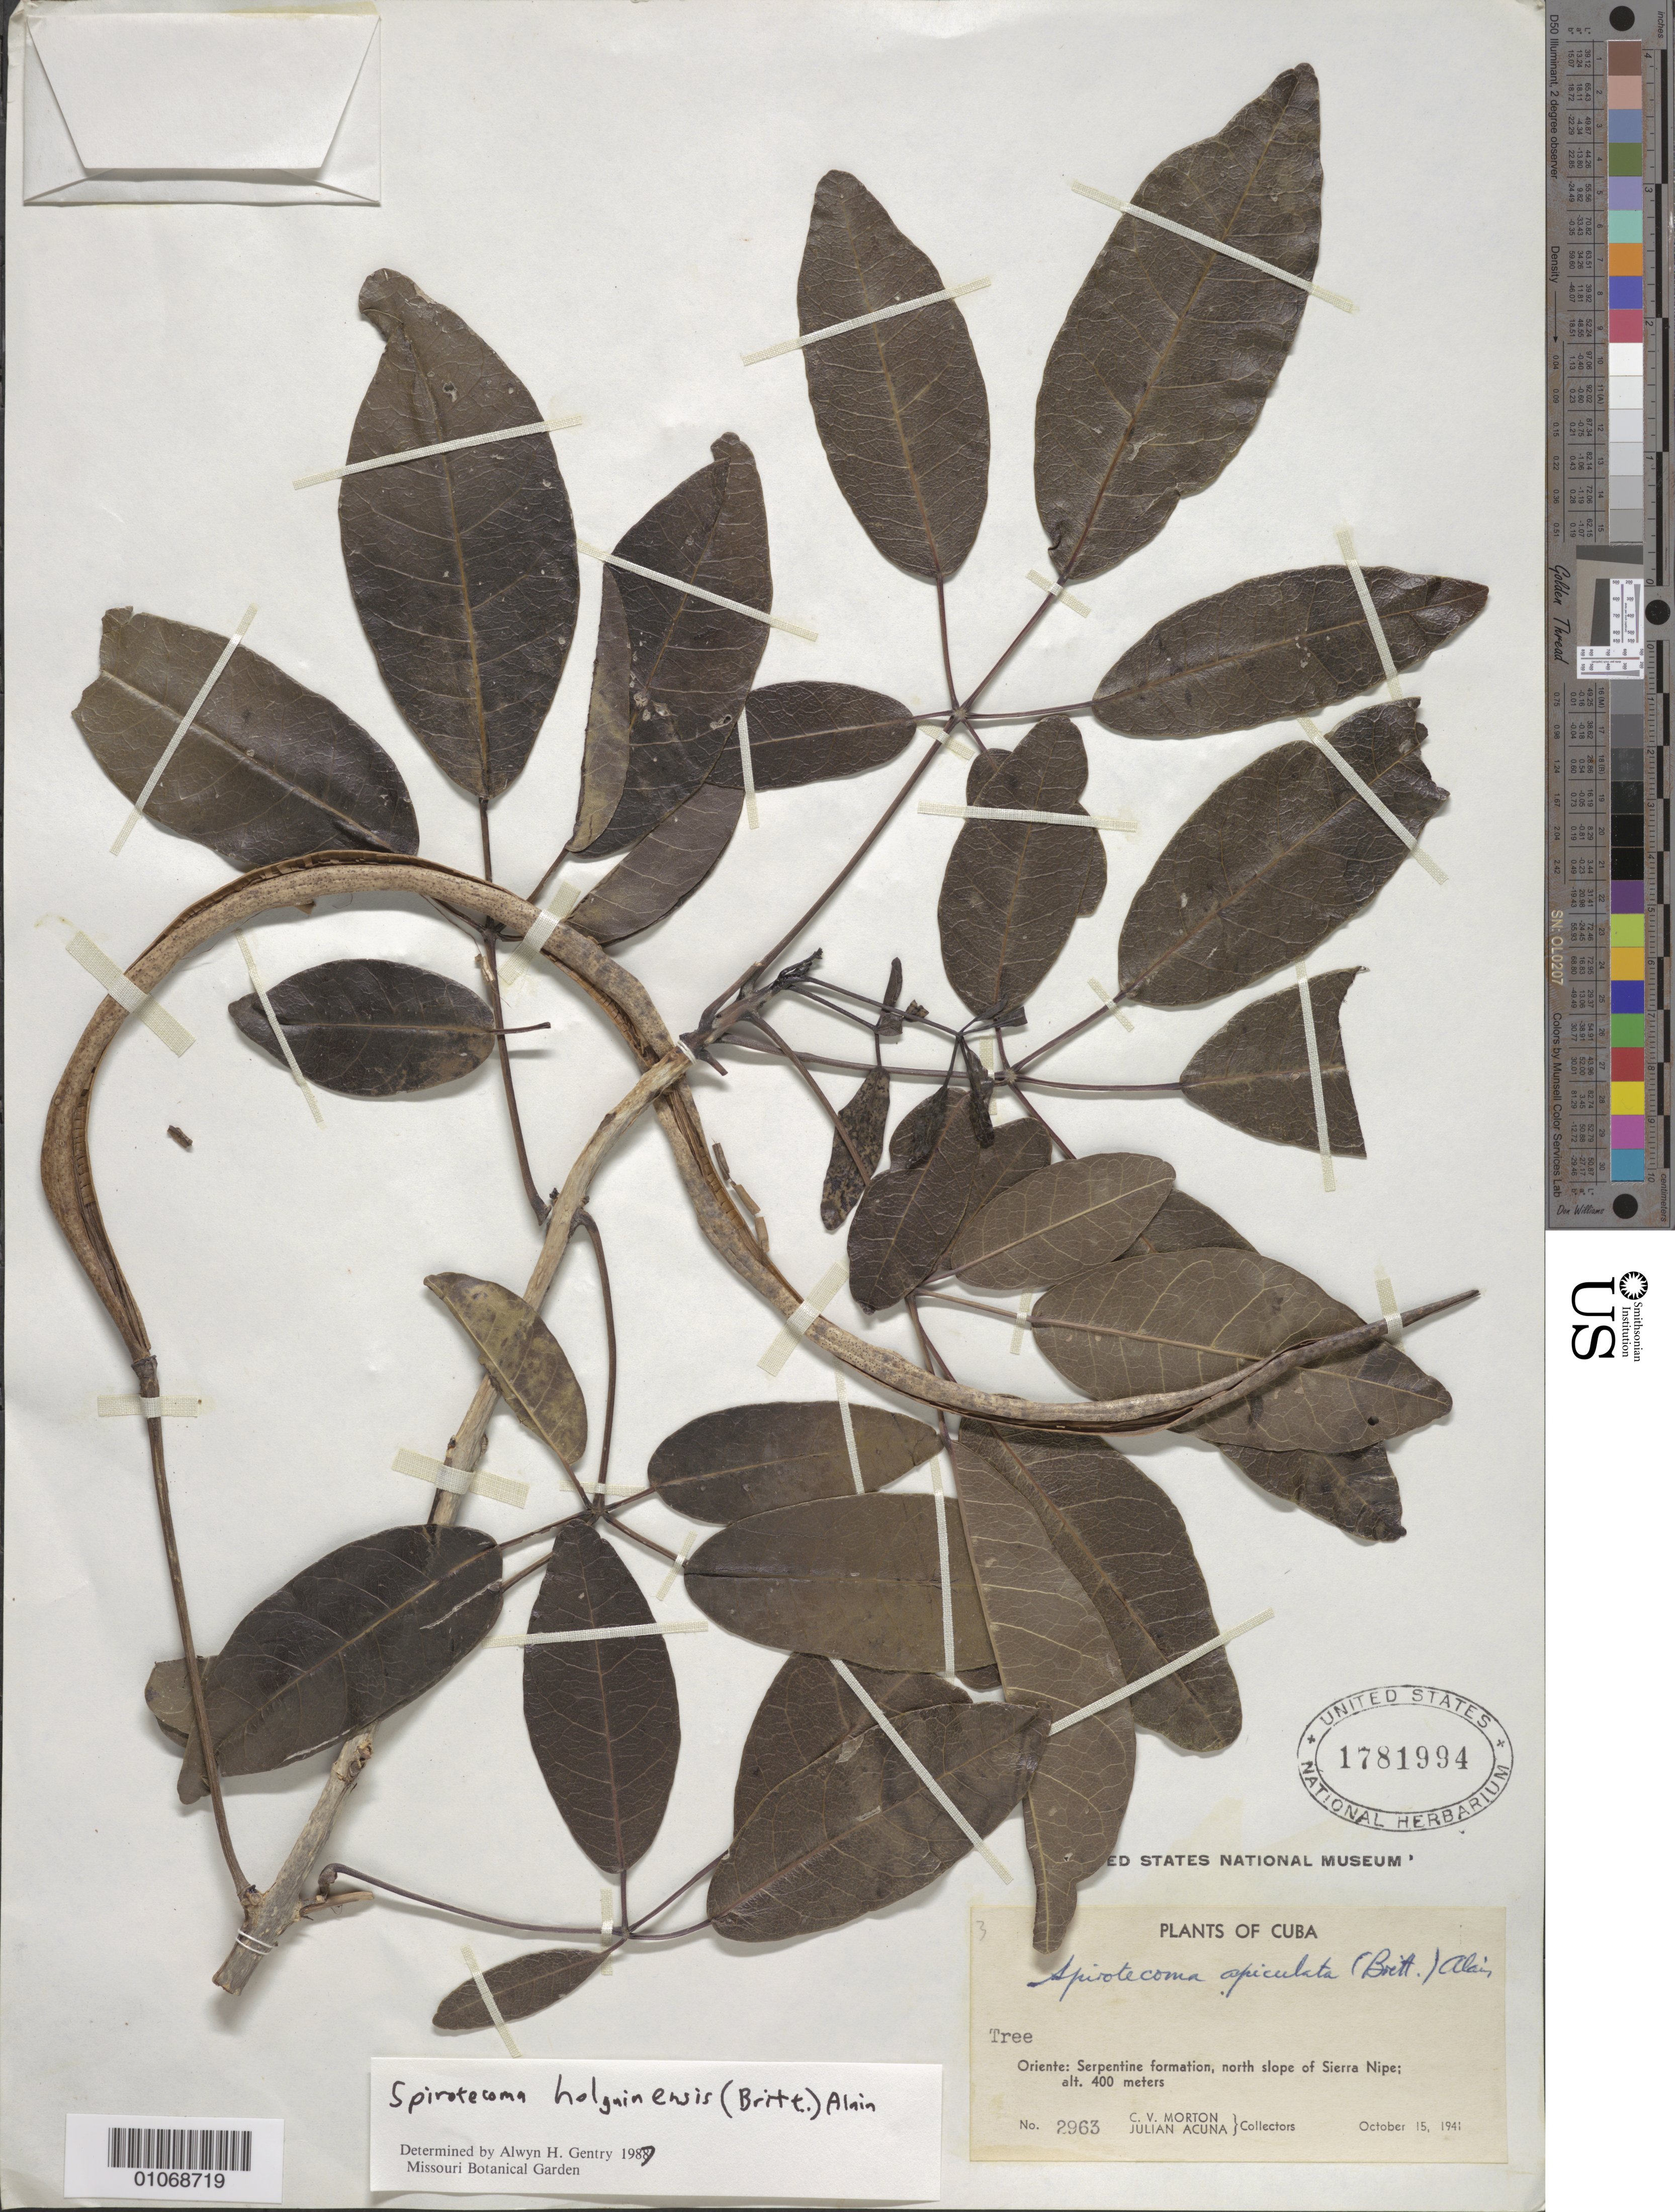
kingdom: Plantae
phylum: Tracheophyta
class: Magnoliopsida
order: Lamiales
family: Bignoniaceae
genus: Spirotecoma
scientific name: Spirotecoma holguinensis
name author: (Britton) Alain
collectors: C. V. Morton & J. Acuña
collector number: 2963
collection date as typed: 15 Oct 1941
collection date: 1941-10-15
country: Cuba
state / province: Holguín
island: Cuba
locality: Serpentine formation, north slope of Sierra Nipe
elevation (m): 400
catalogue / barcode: US 1781994